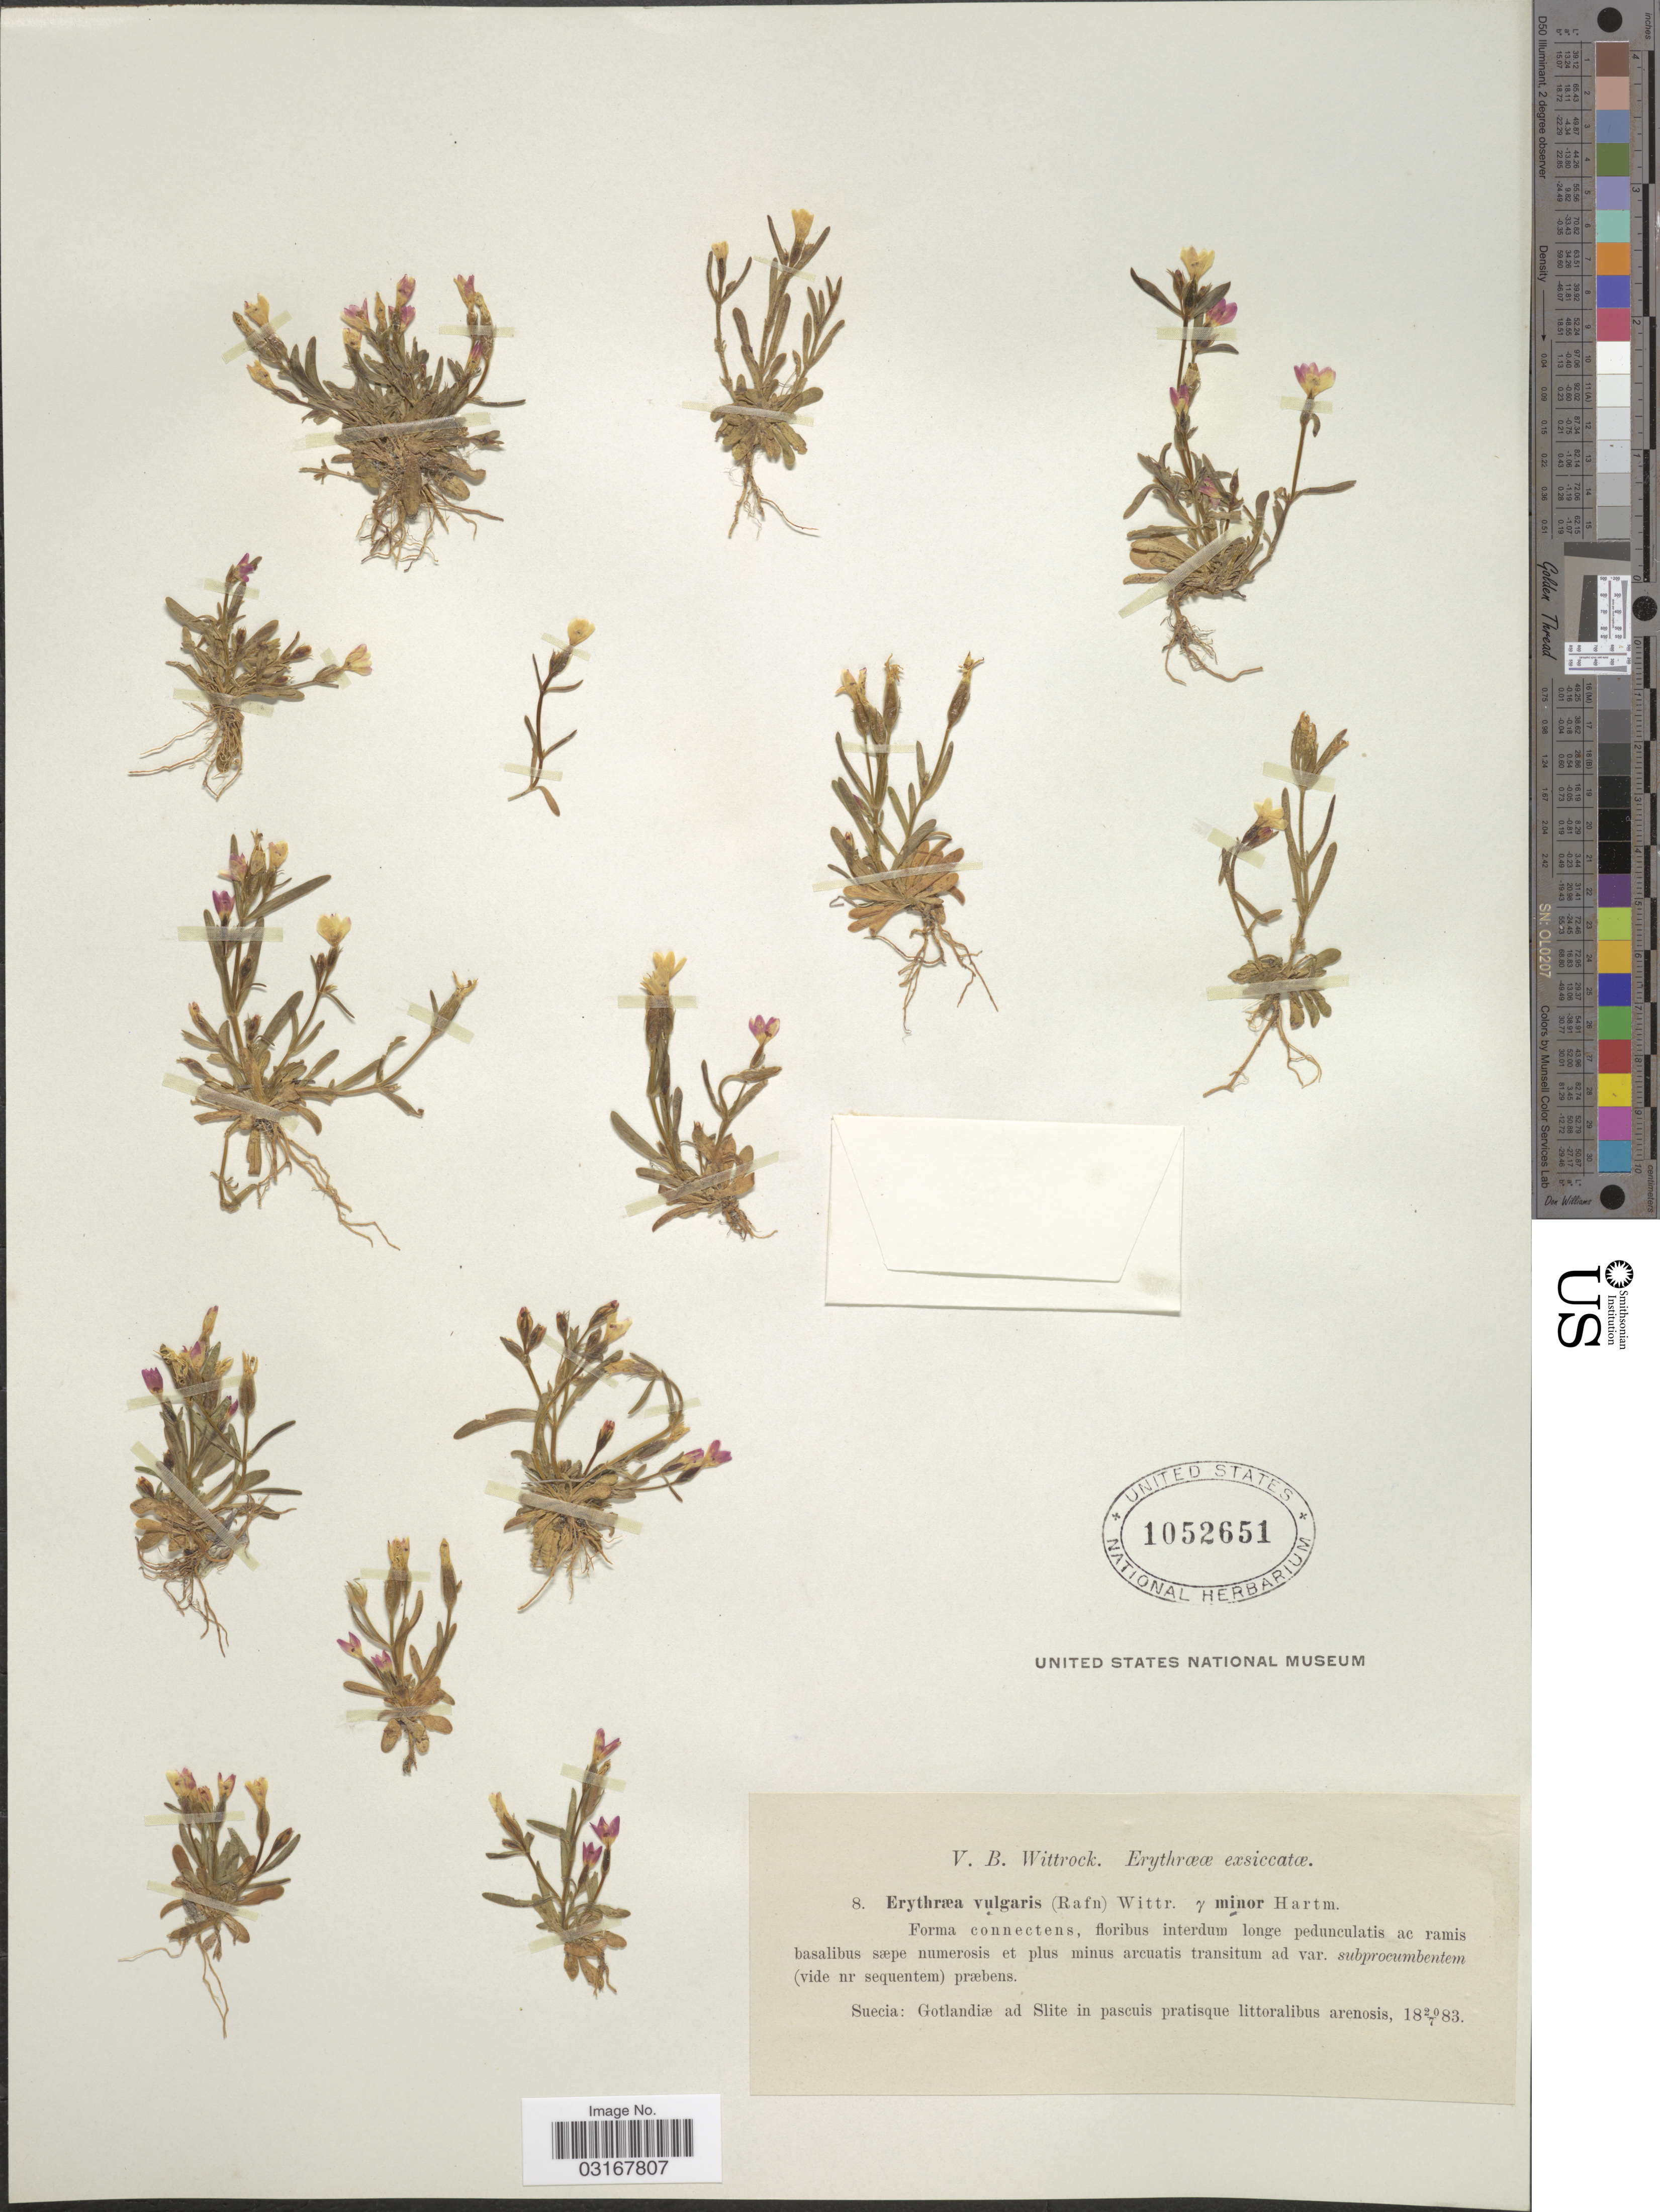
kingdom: Plantae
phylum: Tracheophyta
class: Magnoliopsida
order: Gentianales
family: Gentianaceae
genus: Centaurium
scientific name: Centaurium vulgaris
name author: Godr.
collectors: V. Wittrock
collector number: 8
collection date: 1883-07-20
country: Sweden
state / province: Gotland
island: Gotland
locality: Suecia: Gotlandiæ ad Slite in pascuis pratisque littoralibus arenosis.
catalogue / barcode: US 1052651